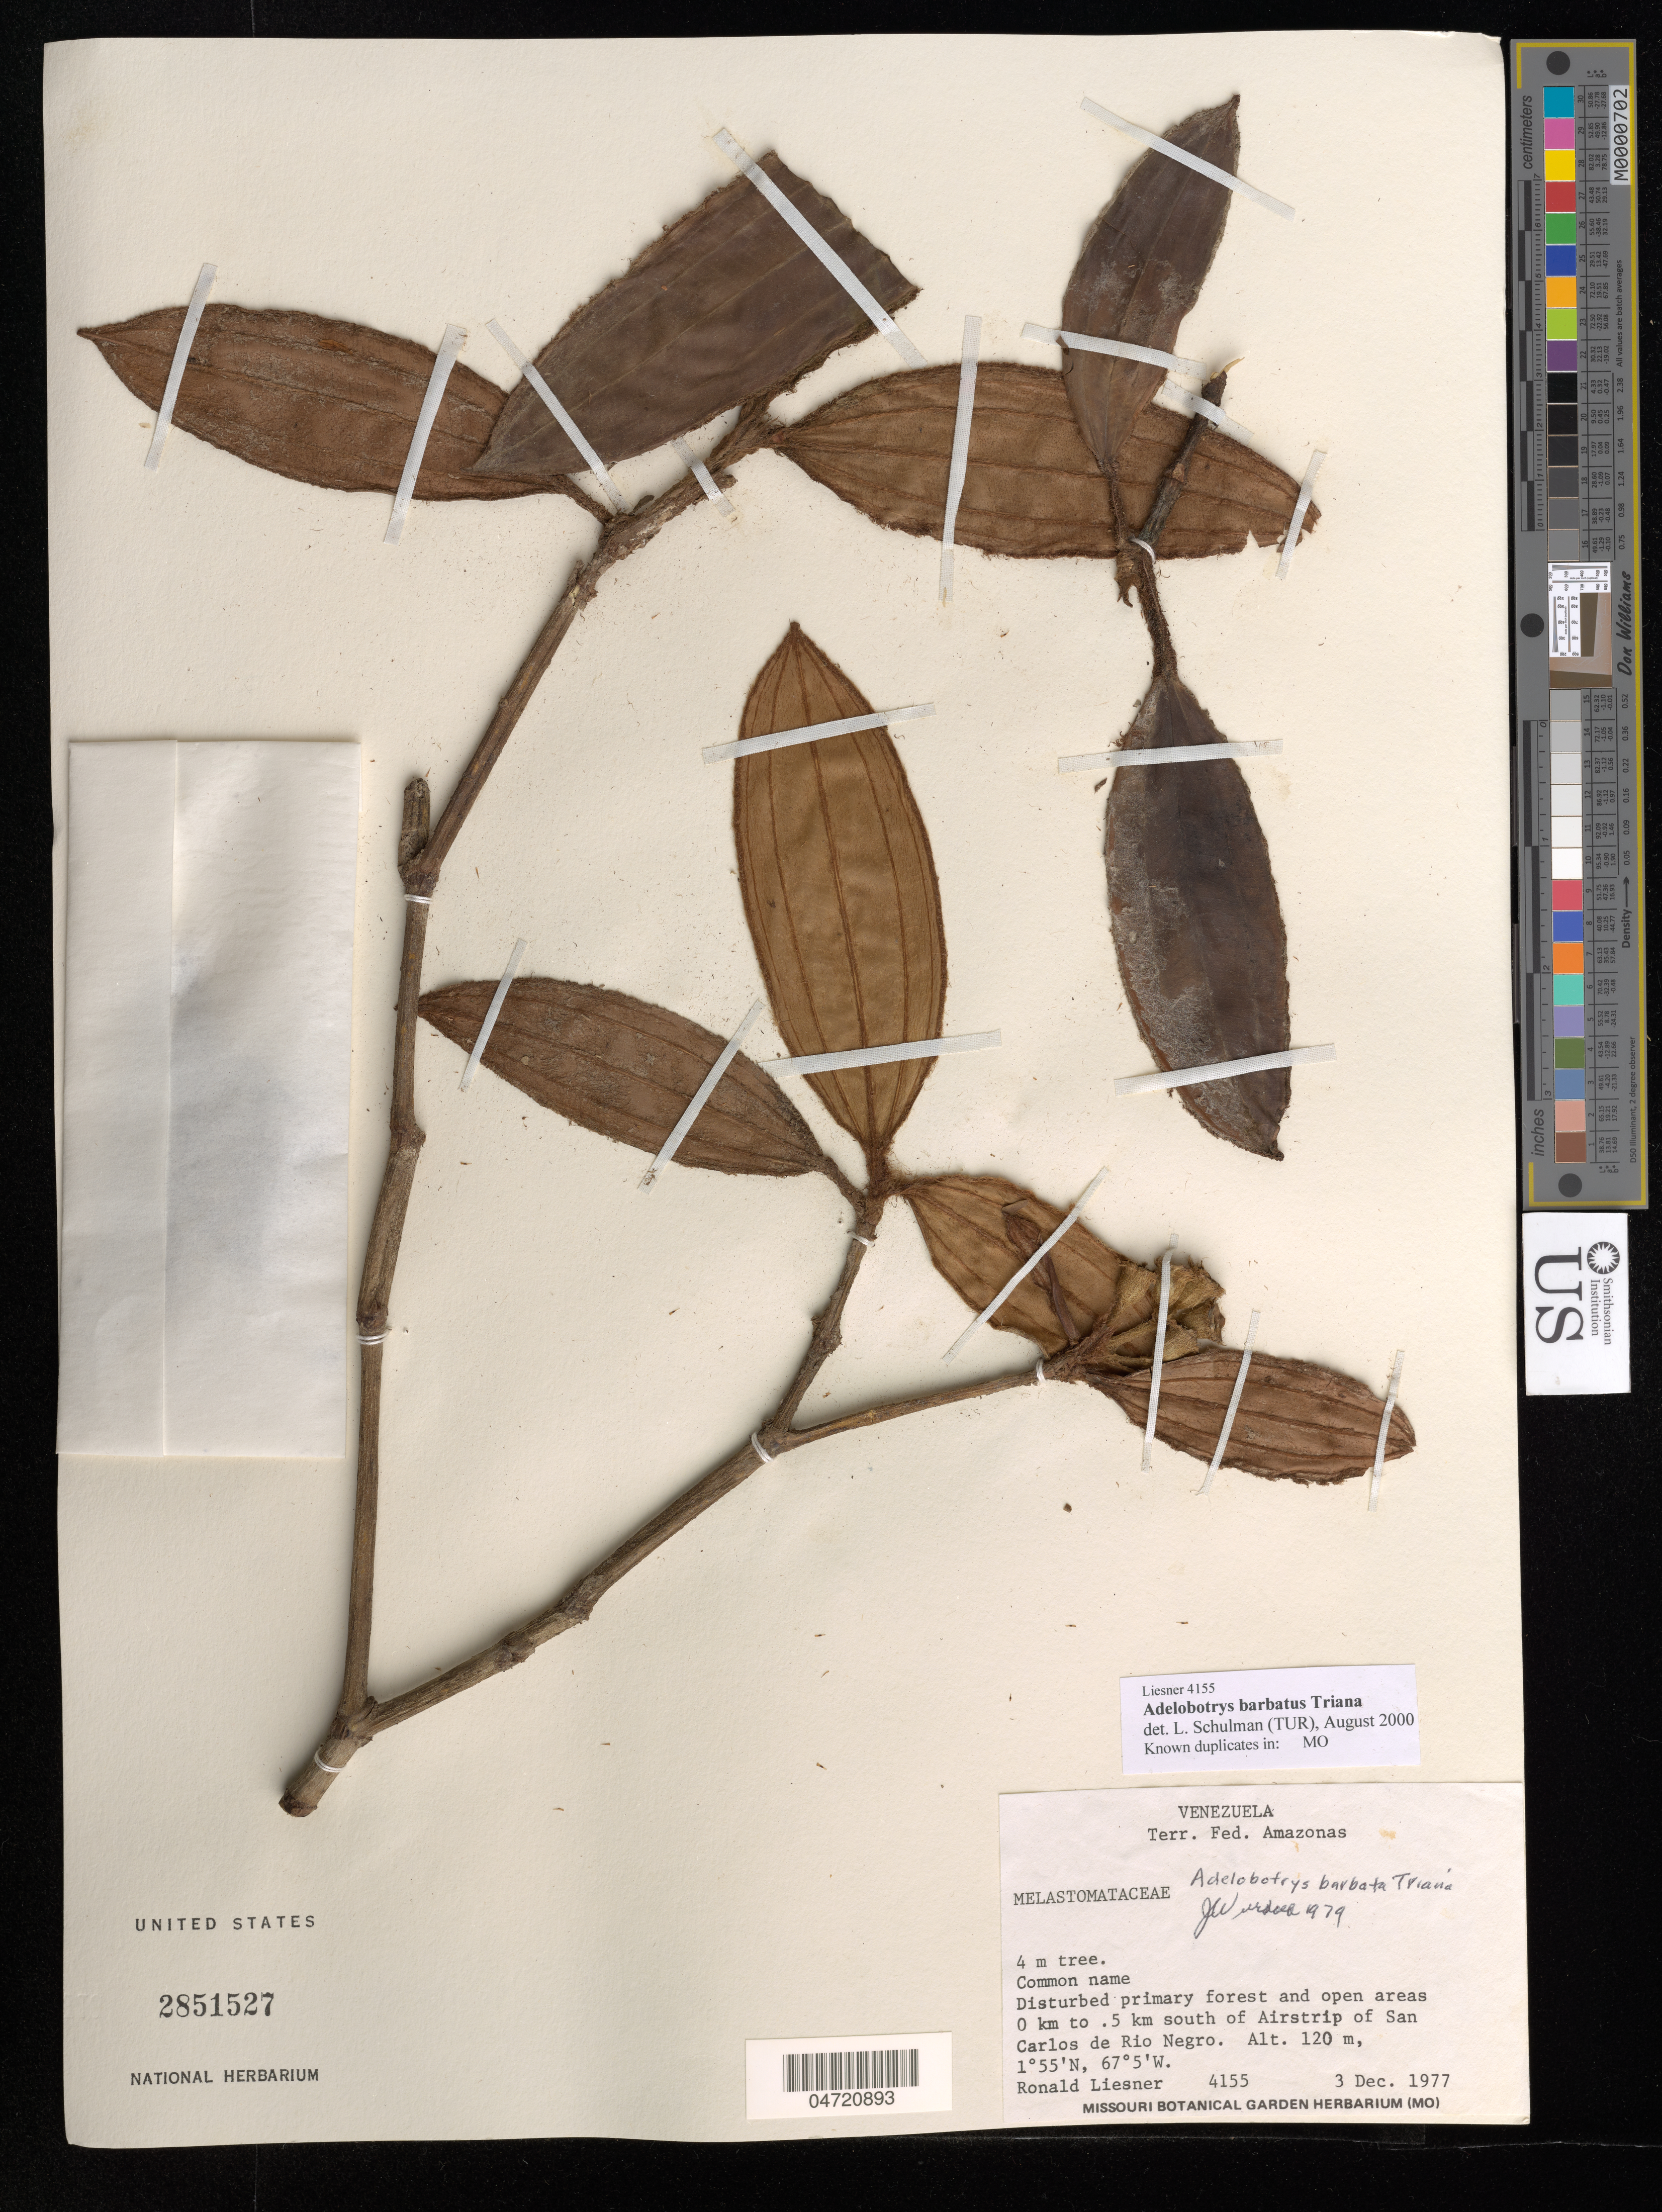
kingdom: Plantae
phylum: Tracheophyta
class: Magnoliopsida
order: Myrtales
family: Melastomataceae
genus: Adelobotrys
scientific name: Adelobotrys barbatus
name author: Triana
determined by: Schulman, Leif, (TUR), University of Turku (FINLAND)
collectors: R. L. Liesner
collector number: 4155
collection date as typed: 03 Dec 1977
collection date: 1977-12-03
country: Venezuela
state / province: Amazonas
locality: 0 km to .5 km S of airstrip of San Carlos de Rio Negro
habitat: Disturbed primary forest and open areas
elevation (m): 120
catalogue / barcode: US 2851527